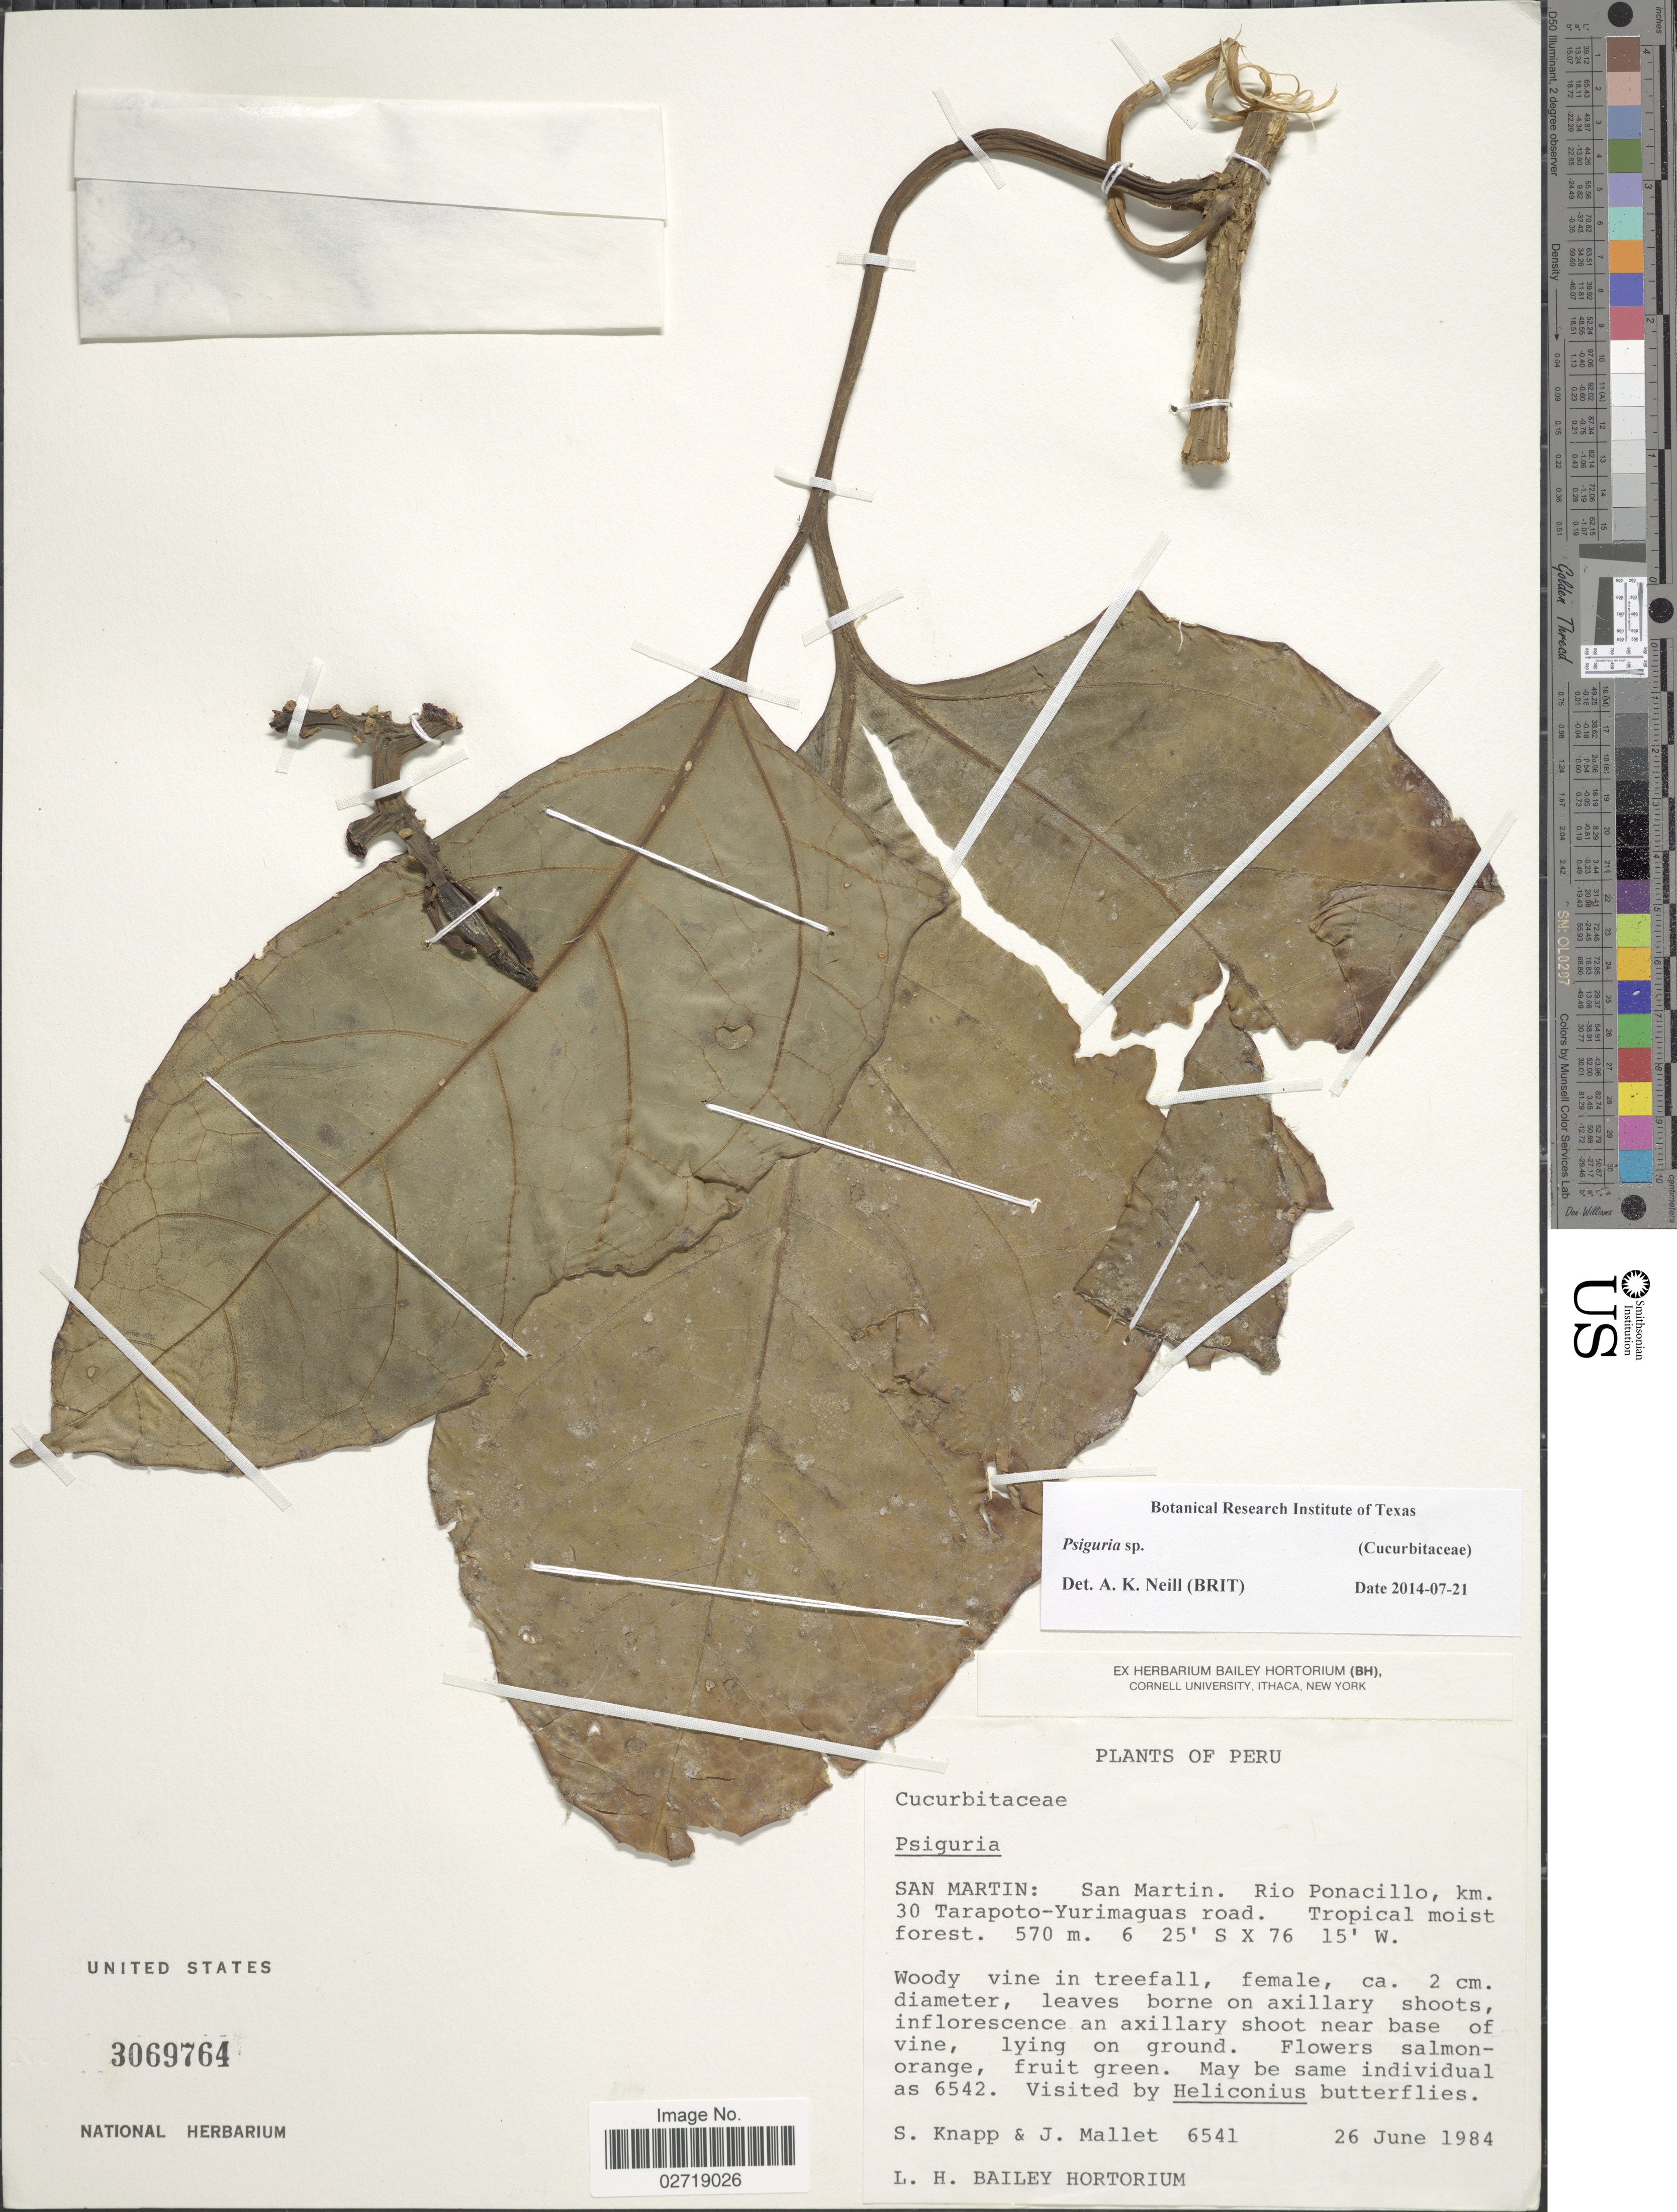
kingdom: Plantae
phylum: Tracheophyta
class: Magnoliopsida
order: Cucurbitales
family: Cucurbitaceae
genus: Psiguria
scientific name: Psiguria sp.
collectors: S. Knapp & J. Mallett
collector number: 6541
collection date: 1984-06-26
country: Peru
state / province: San Martín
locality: Rio Ponacillo, km. 30 Tarapoto-Yurimaguas road.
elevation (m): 570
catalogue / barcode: US 3069764